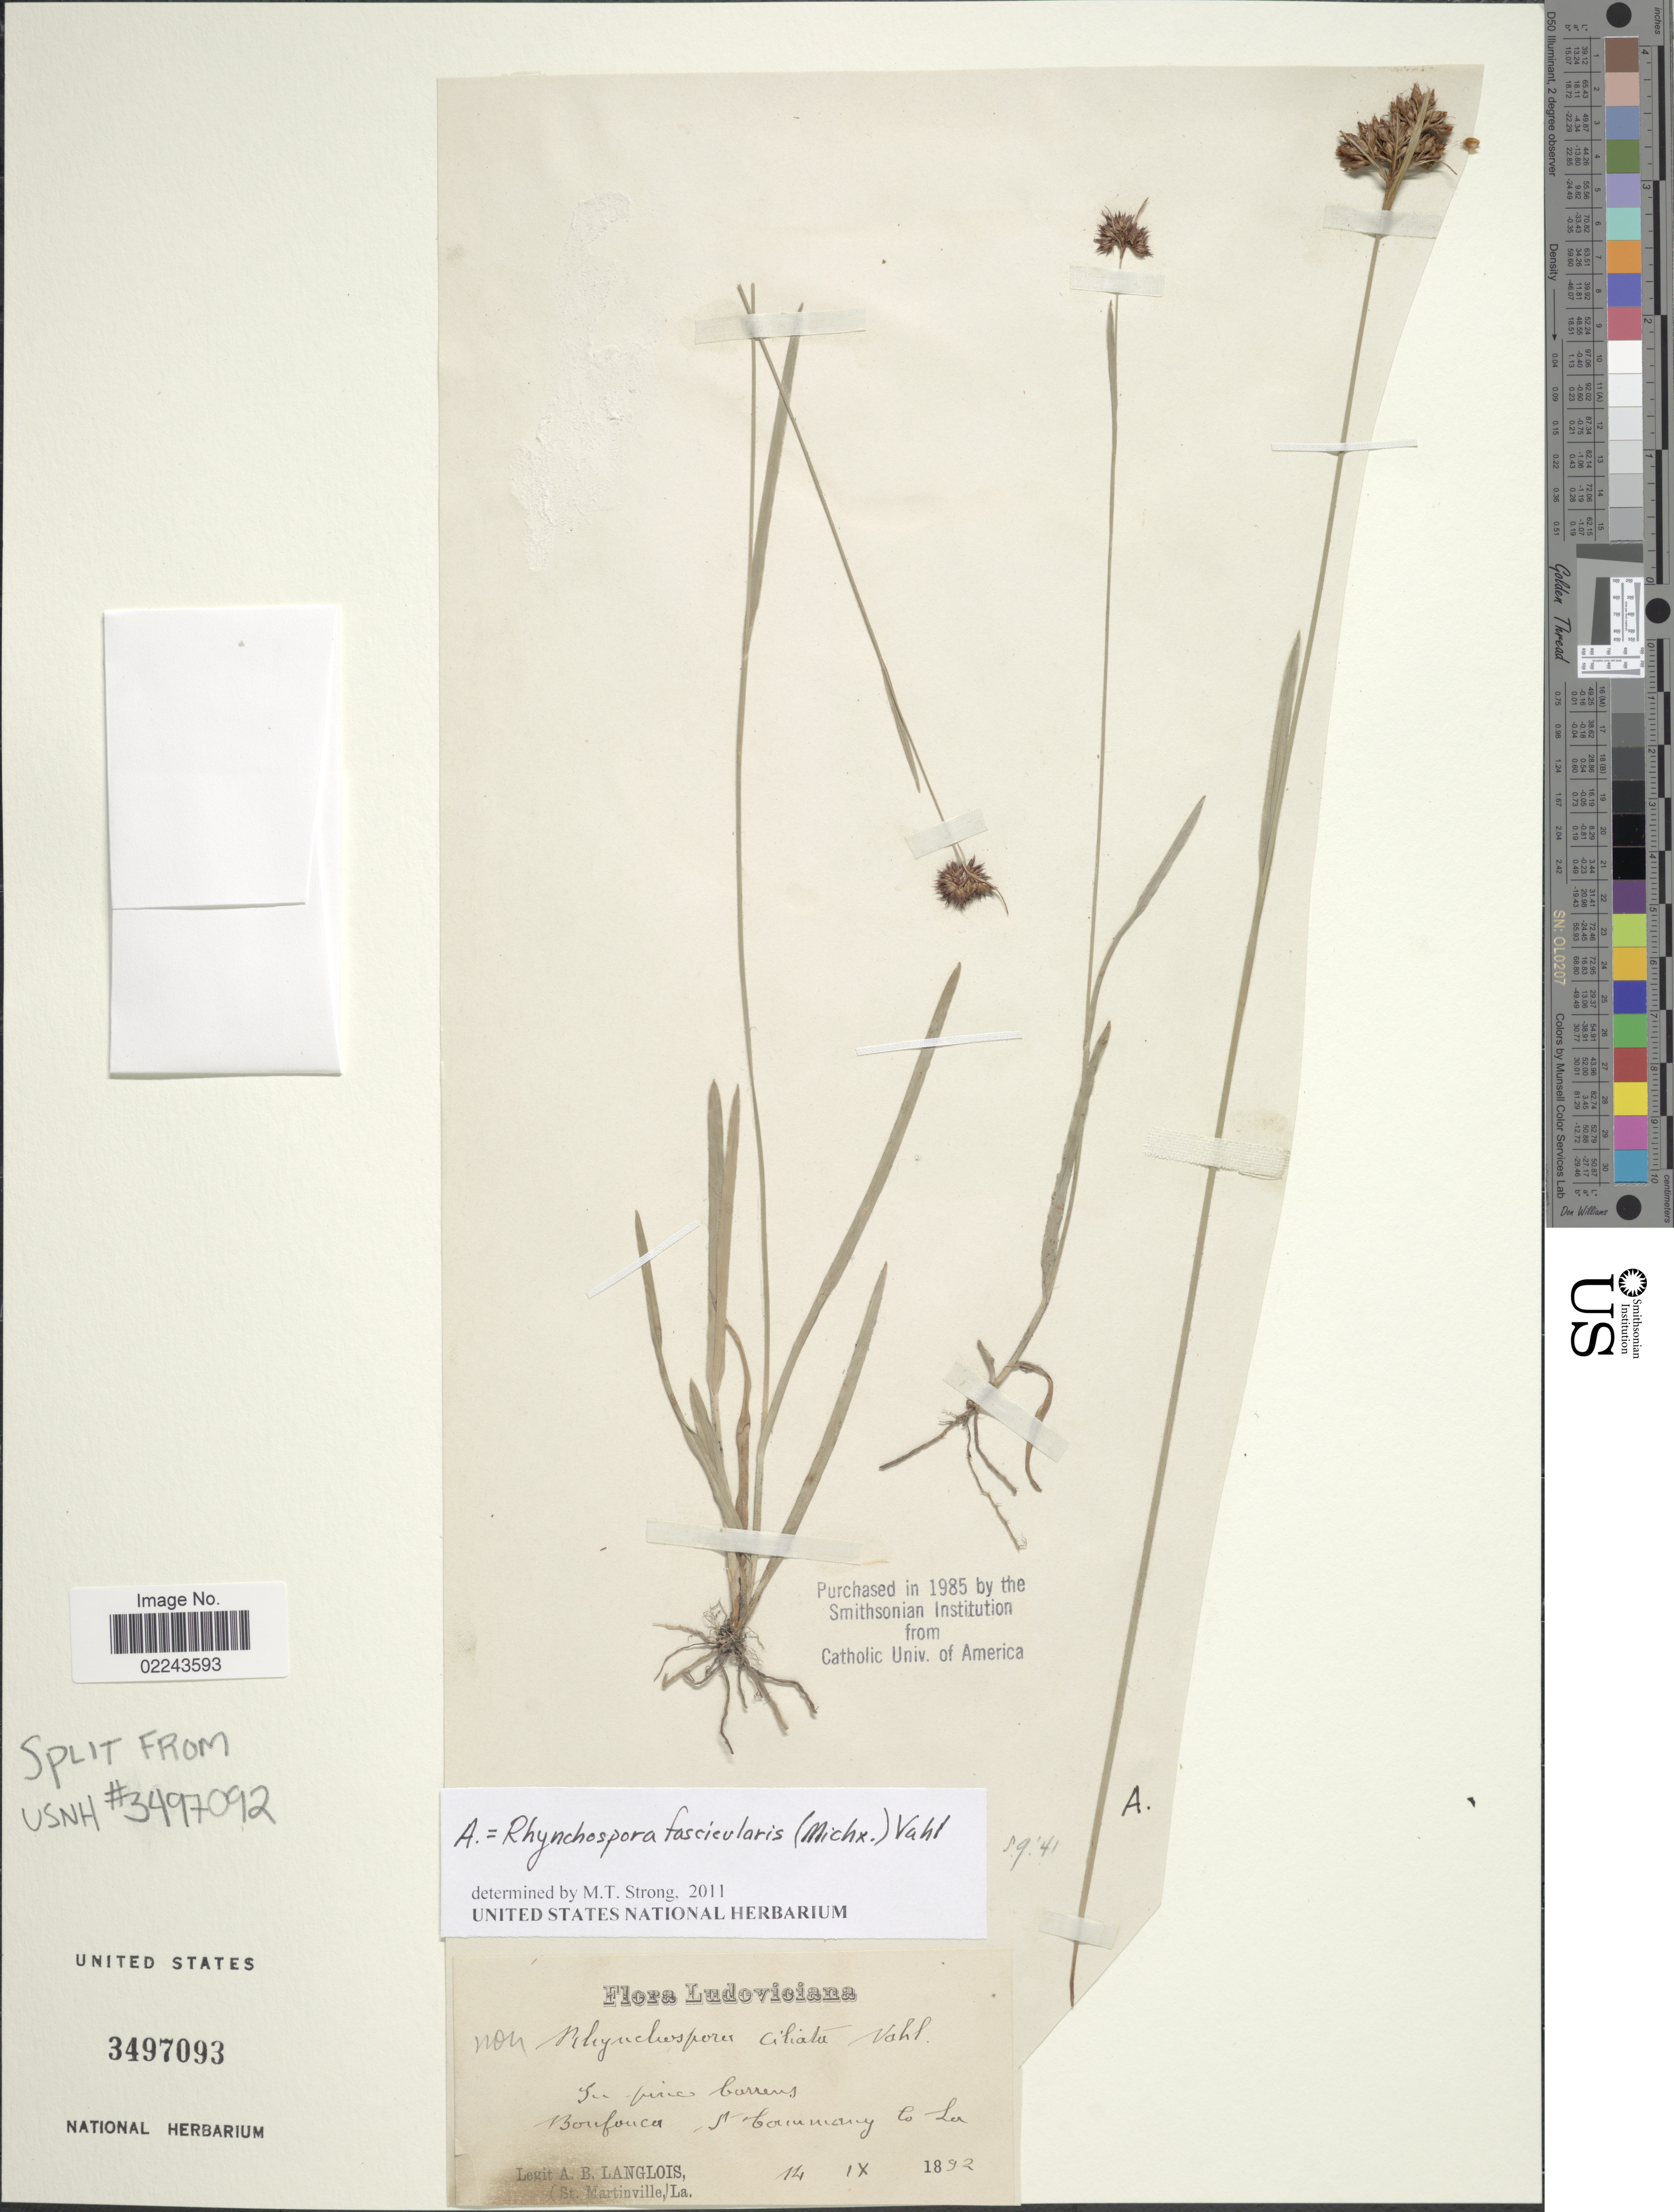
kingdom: Plantae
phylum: Tracheophyta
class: Liliopsida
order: Poales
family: Cyperaceae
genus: Rhynchospora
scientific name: Rhynchospora fascicularis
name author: (Michx.) Vahl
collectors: A. Langlois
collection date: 1892-09-14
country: United States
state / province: Louisiana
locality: St.Tammany Co.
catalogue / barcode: US 3497093